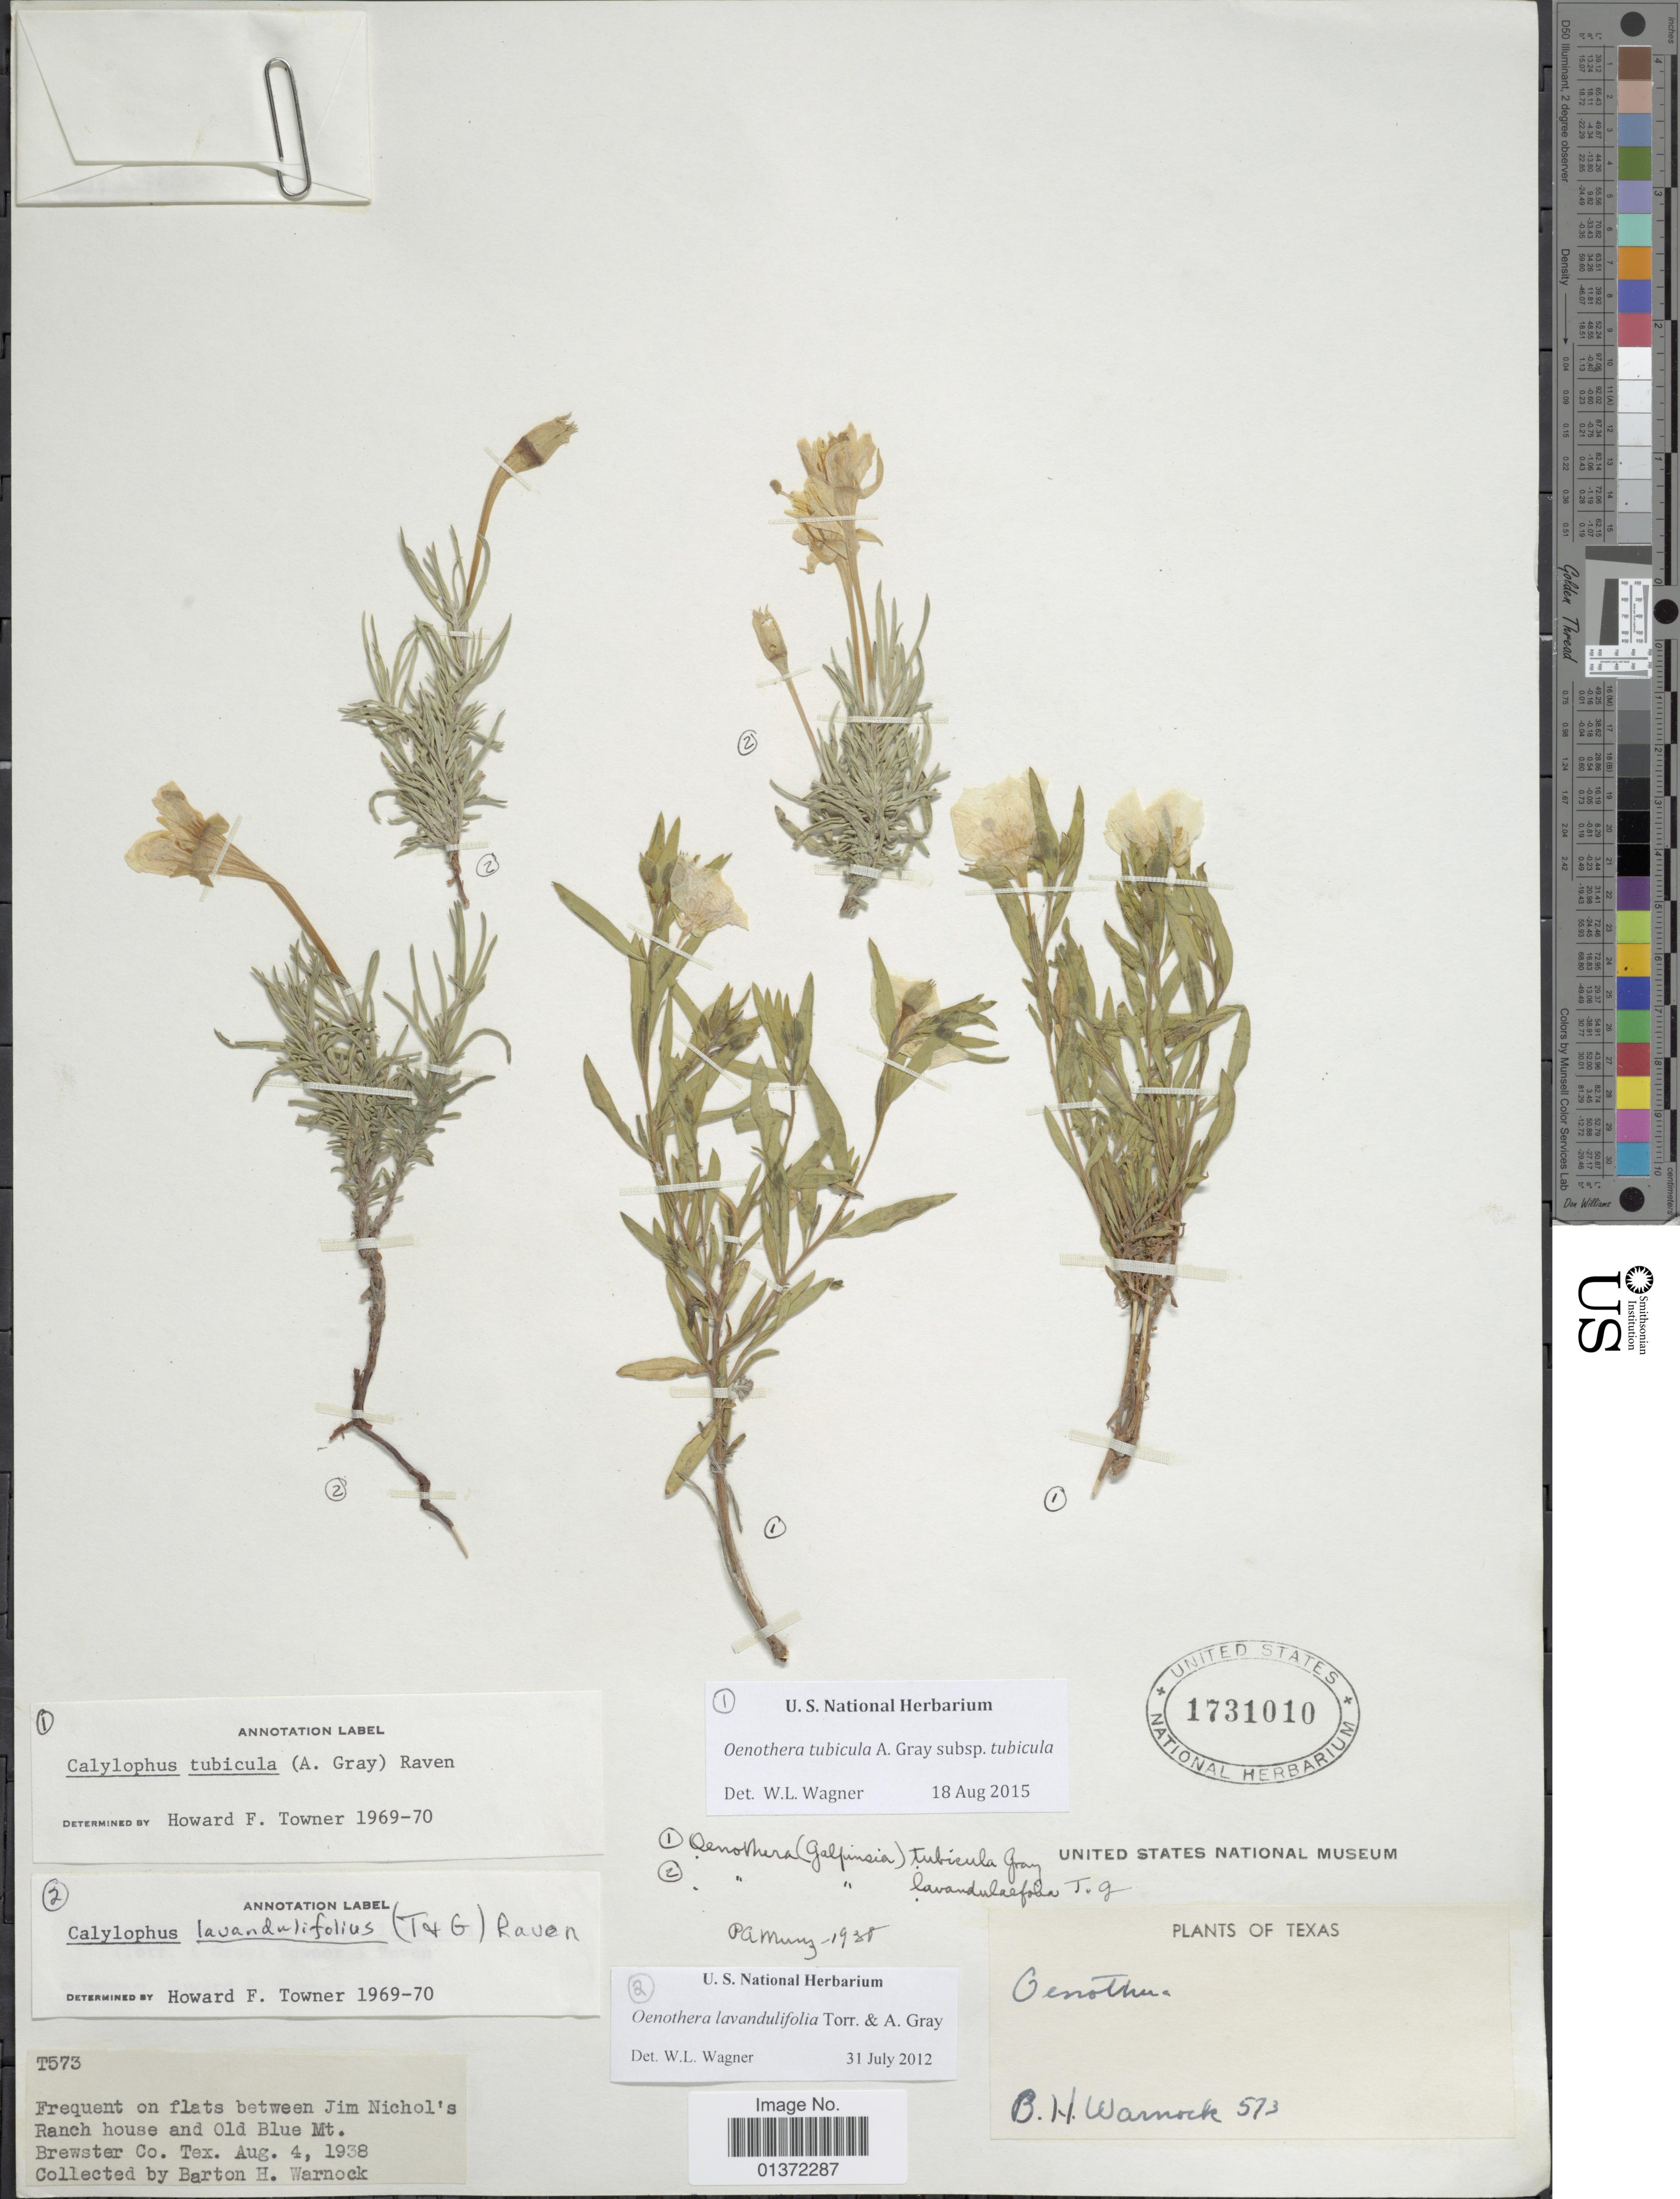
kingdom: Plantae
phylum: Tracheophyta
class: Magnoliopsida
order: Myrtales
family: Onagraceae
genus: Oenothera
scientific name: Oenothera tubicula subsp. tubicula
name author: A. Gray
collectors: B. H. Warnock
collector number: T573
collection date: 1938-08-04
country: United States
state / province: Texas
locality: On flats between Jim Nichol's Ranch house and Old Blue Mt, Brewster Co.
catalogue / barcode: US 1731010